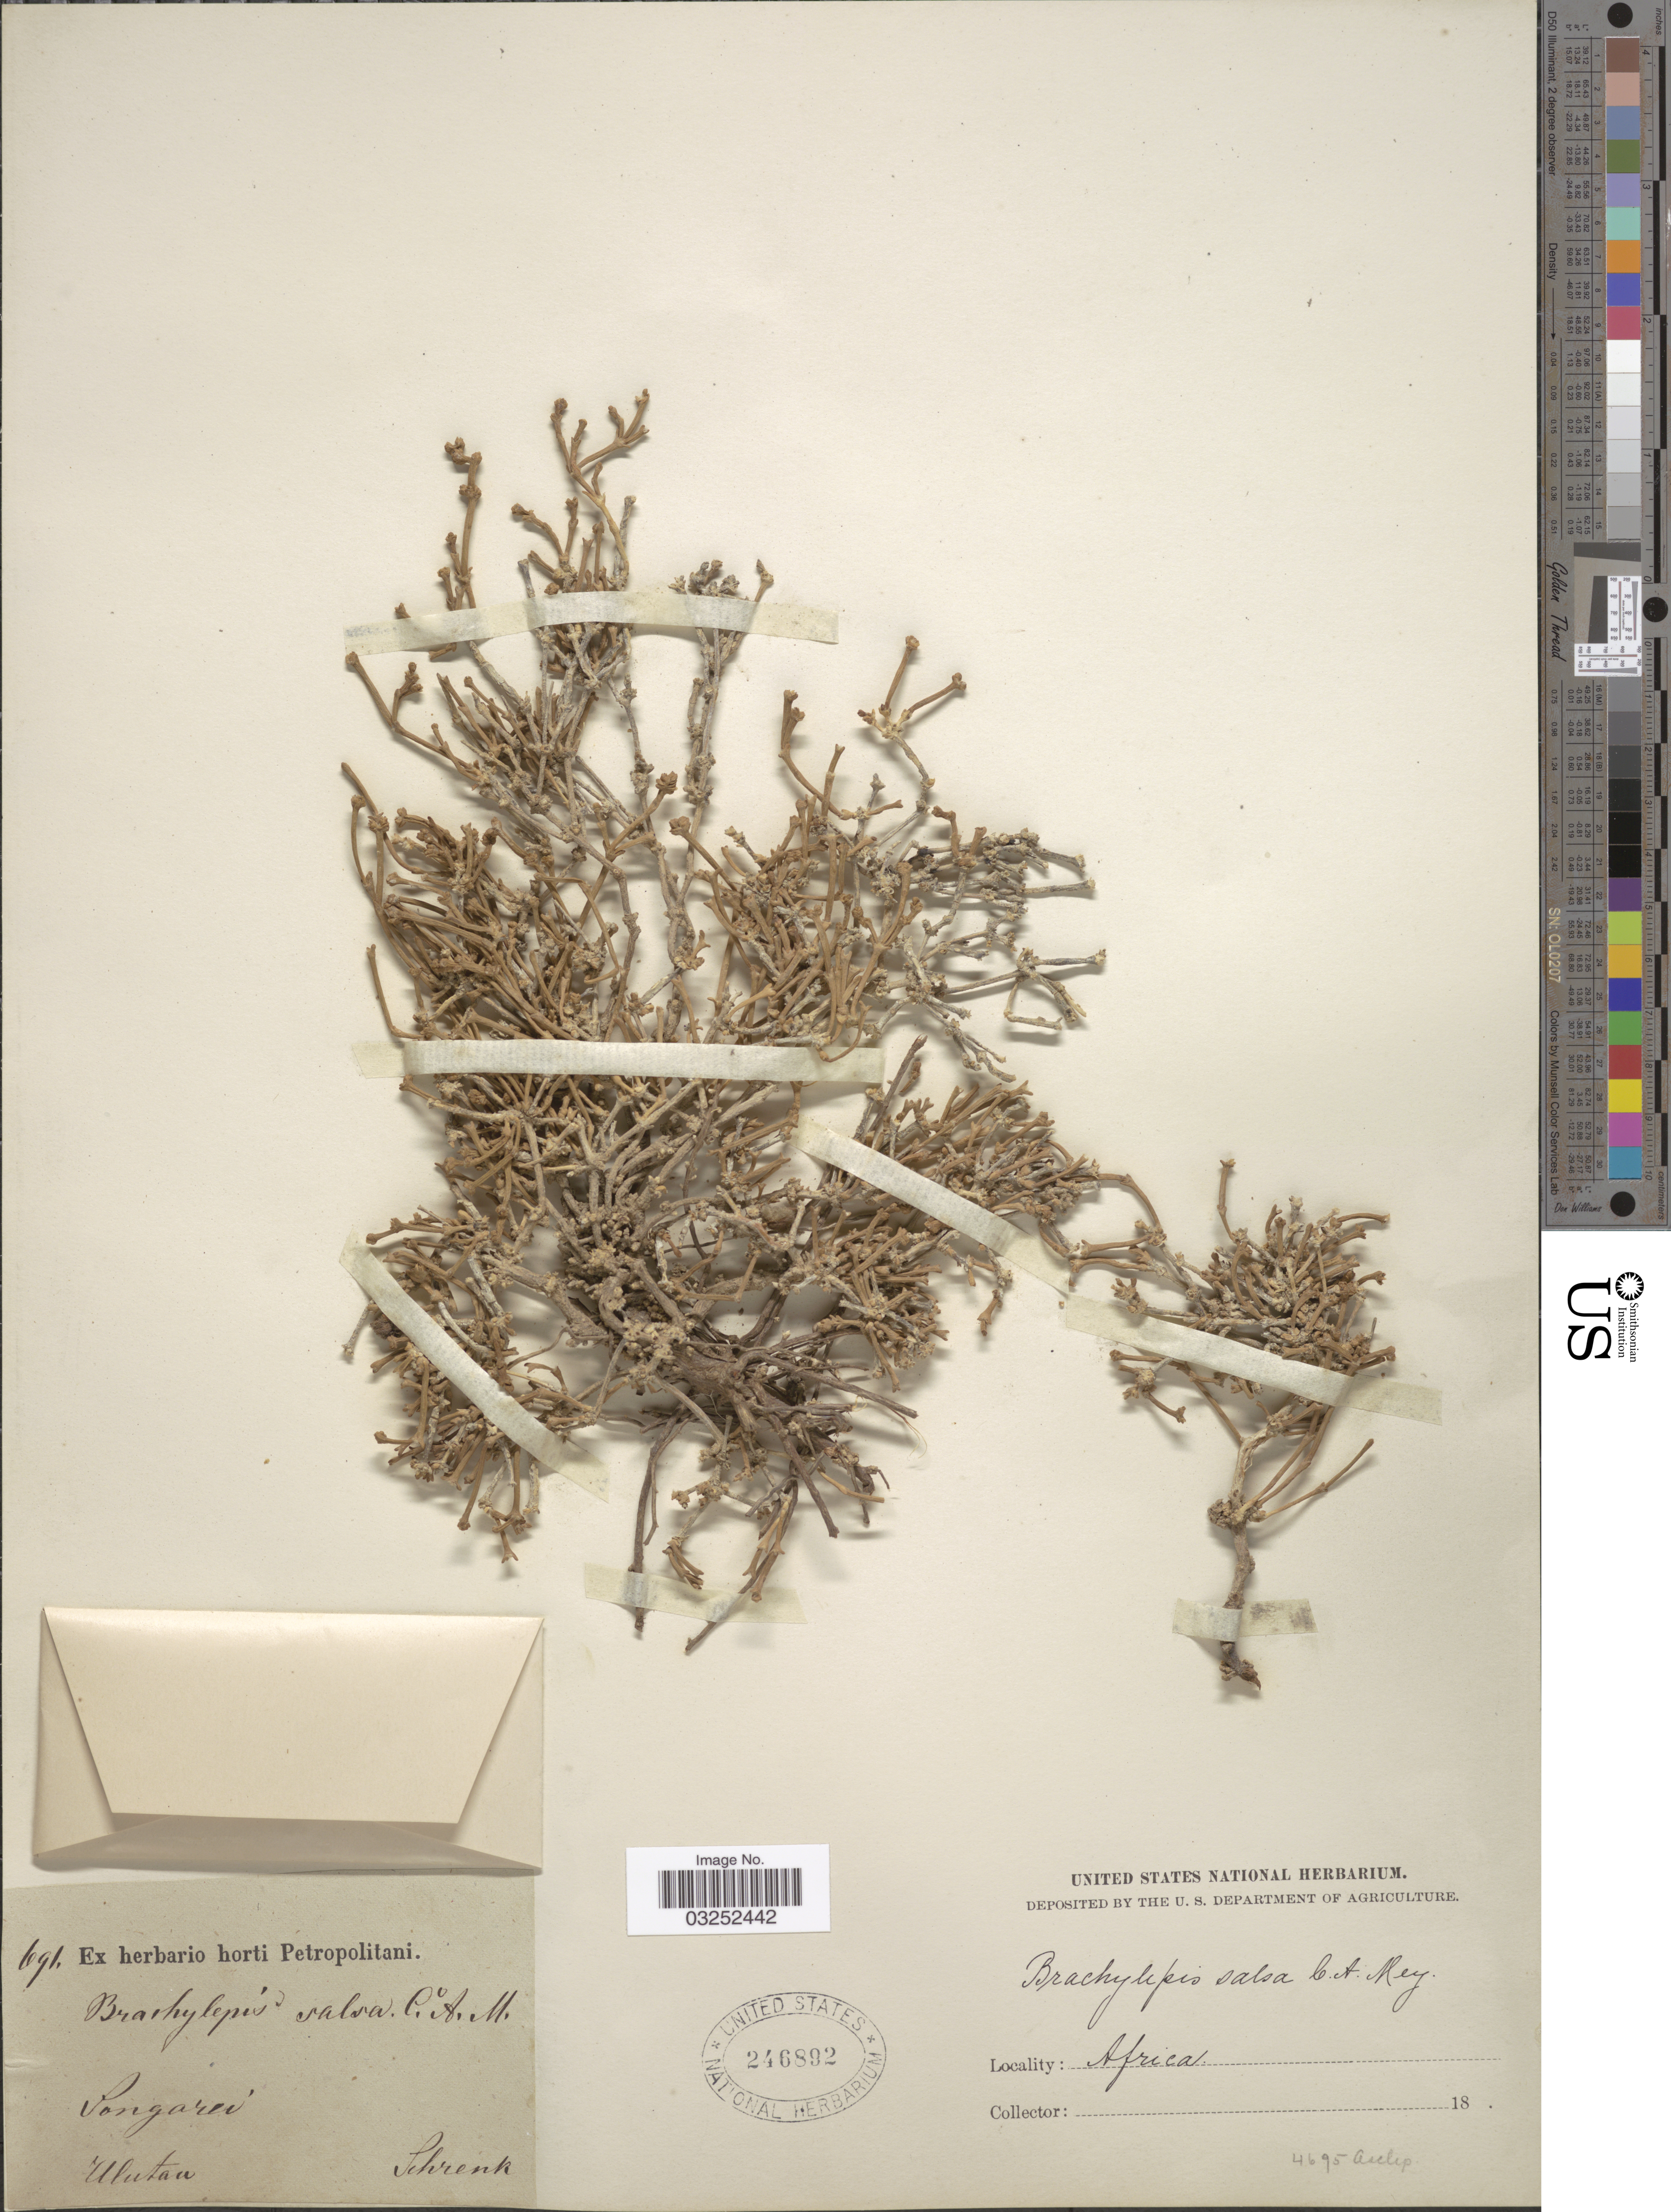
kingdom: Plantae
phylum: Tracheophyta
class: Magnoliopsida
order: Gentianales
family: Apocynaceae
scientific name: Brachylepis salsa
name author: Ledeb.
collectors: A.G. Schrenk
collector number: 691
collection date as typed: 18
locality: Songarei, Ulutau.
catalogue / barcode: US 246892